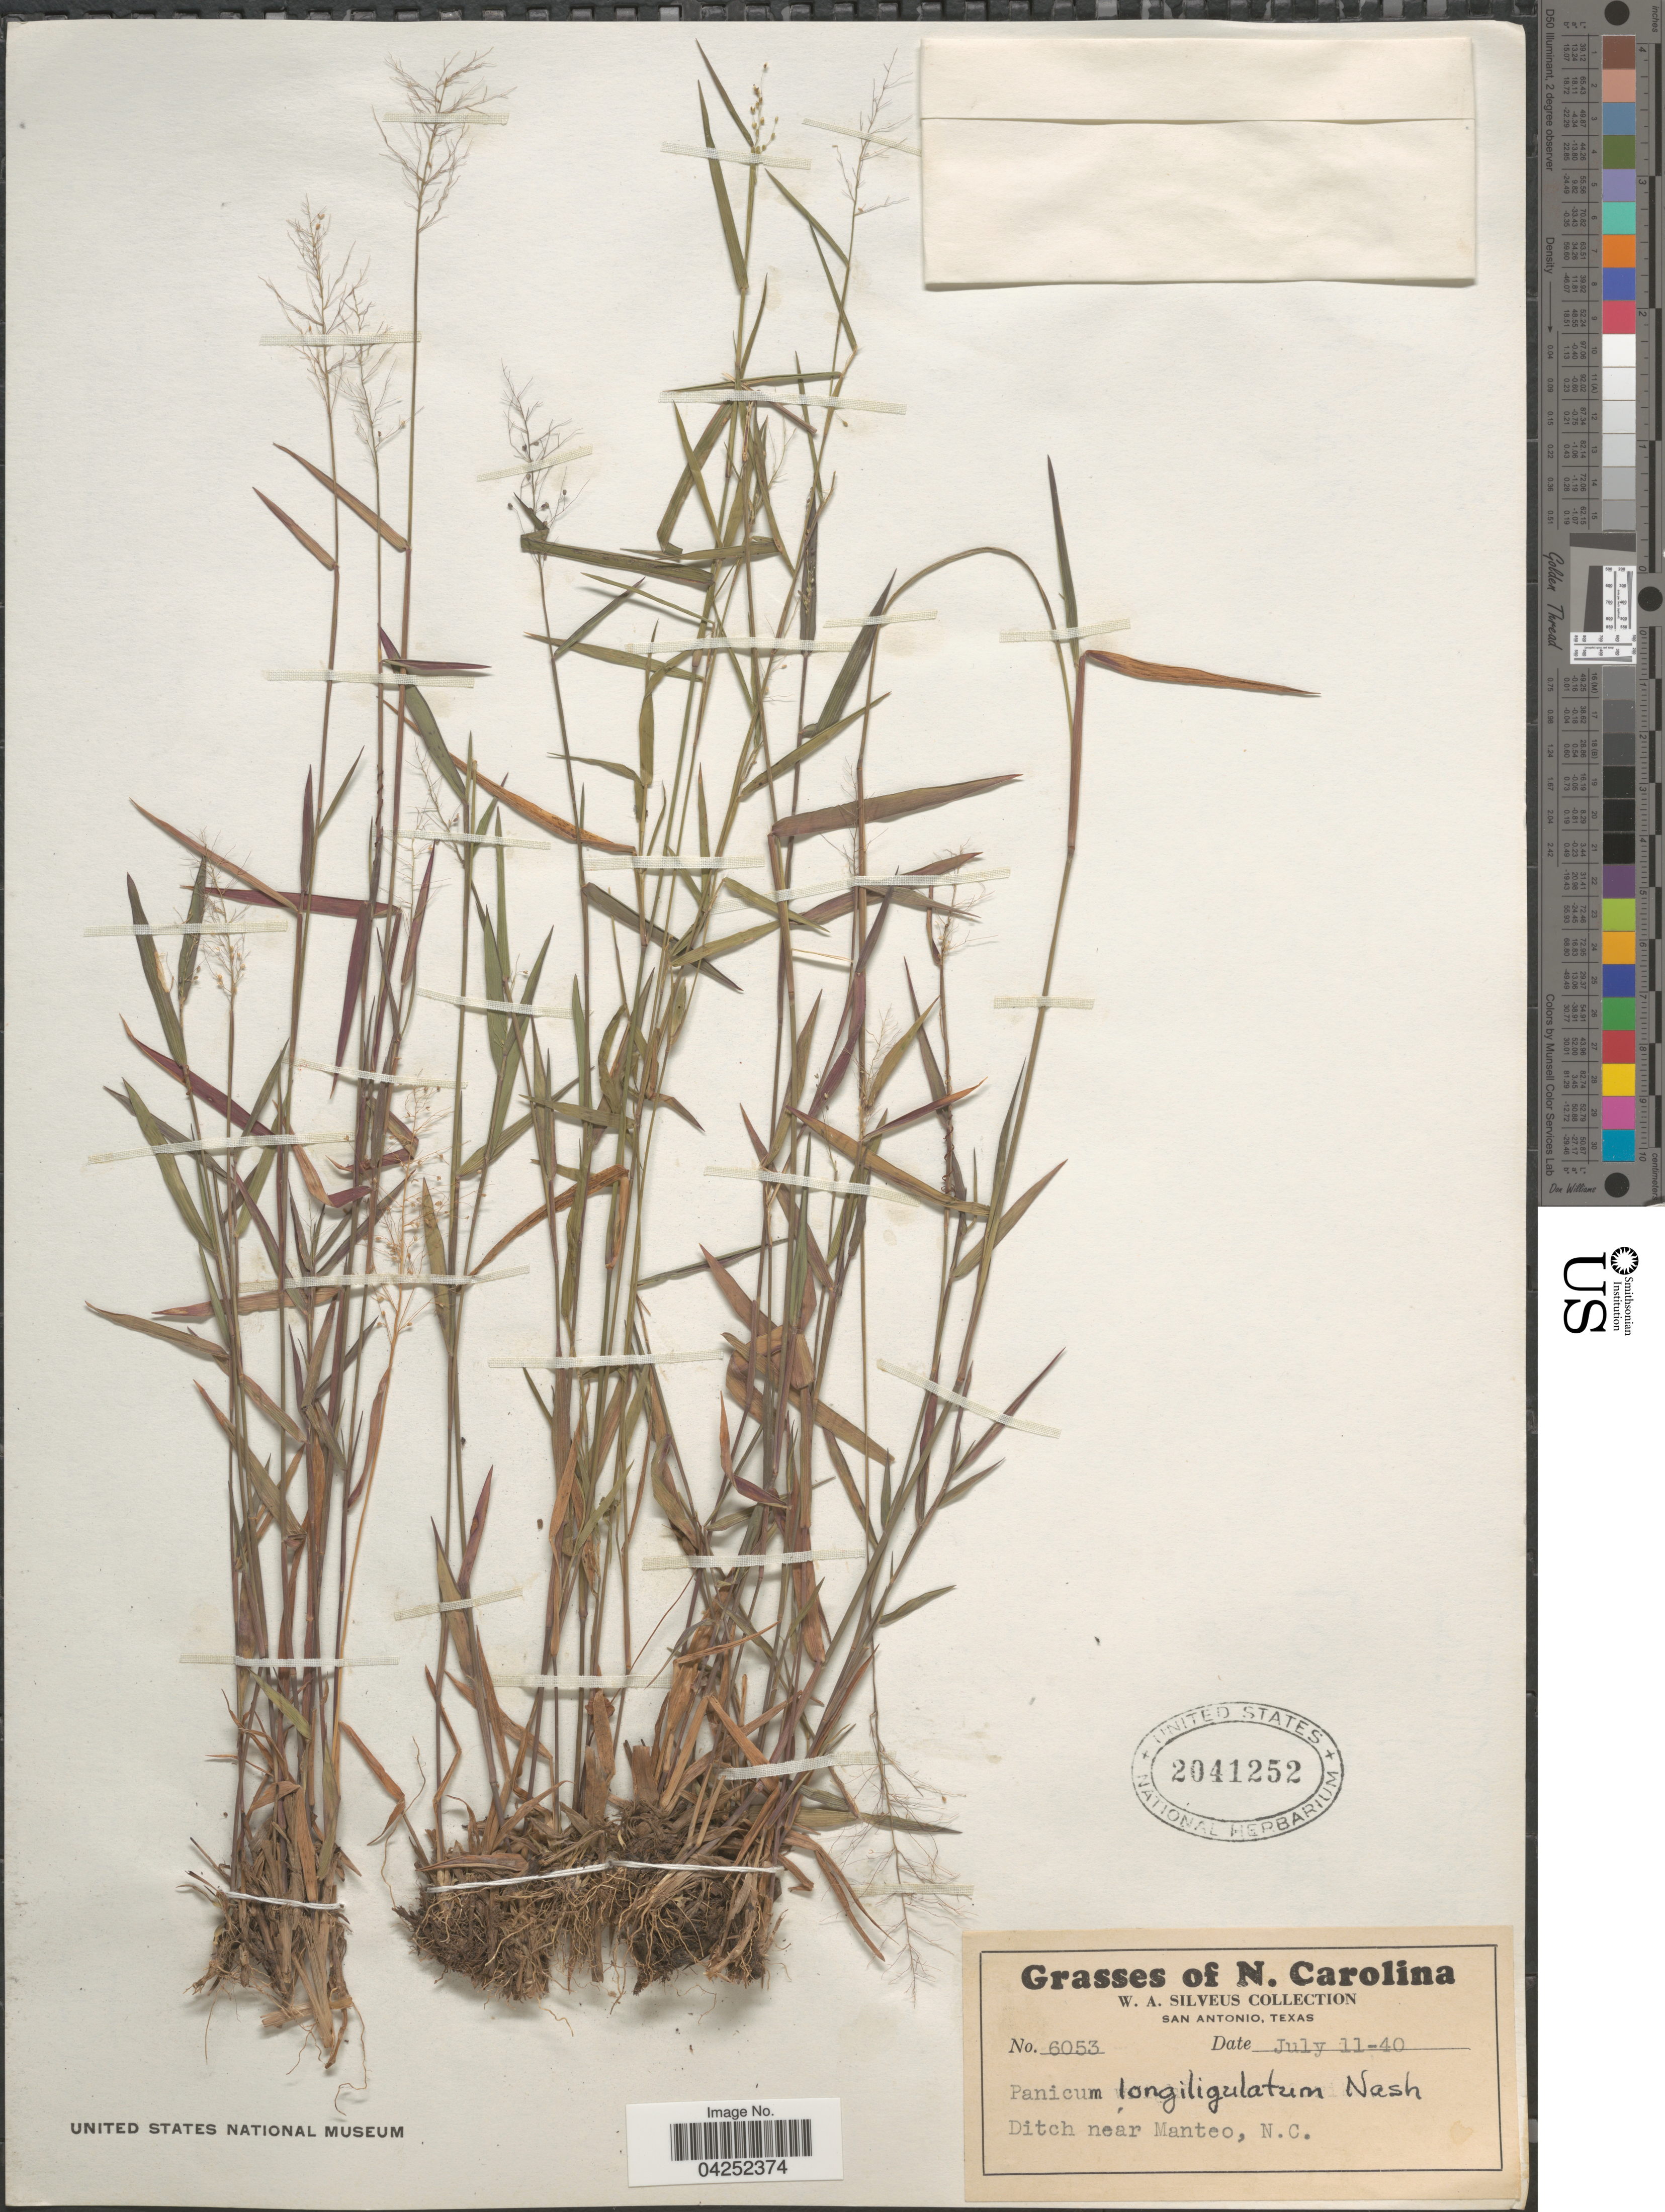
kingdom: Plantae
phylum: Tracheophyta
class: Liliopsida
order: Poales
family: Poaceae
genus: Dichanthelium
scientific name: Dichanthelium acuminatum var. longiligulatum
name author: (Nash) Gould & C.A. Clark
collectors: W. Silveus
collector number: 6053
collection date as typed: Transcribed d/m/y: 11/7/40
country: United States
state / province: North Carolina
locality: Ditch near Manteo.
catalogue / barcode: US 2041252